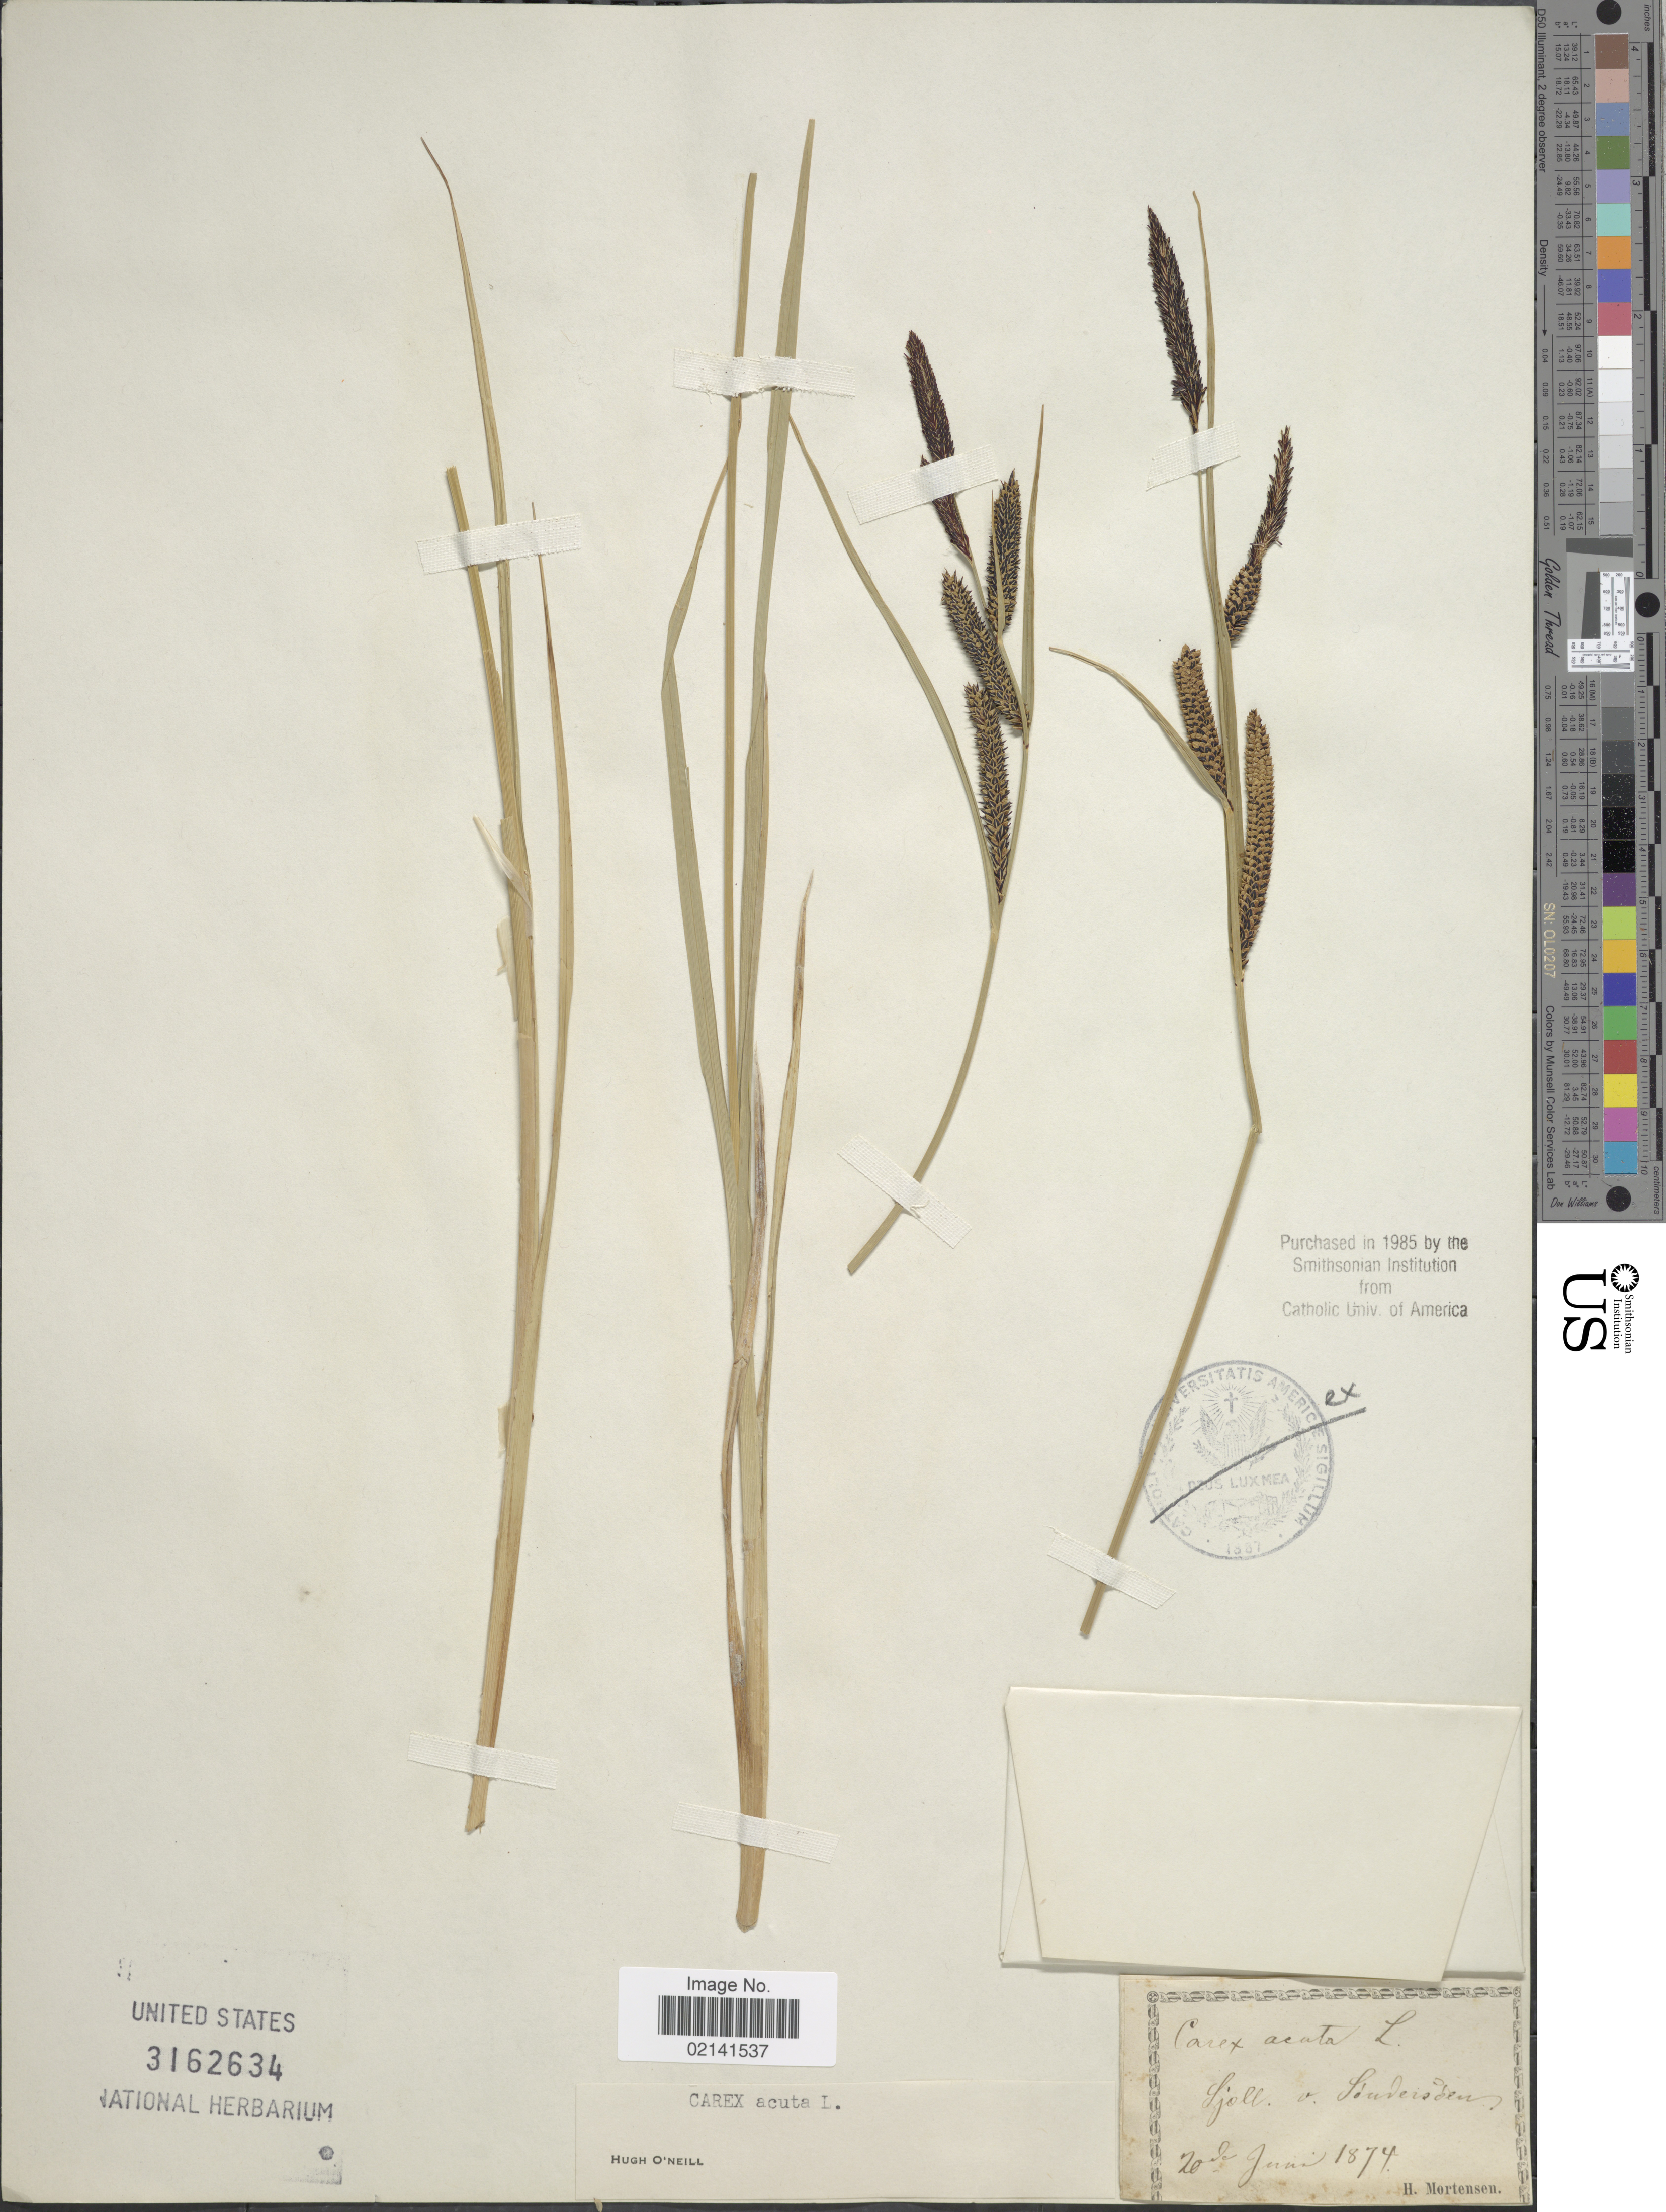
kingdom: Plantae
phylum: Tracheophyta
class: Liliopsida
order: Poales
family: Cyperaceae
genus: Carex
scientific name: Carex acuta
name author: L.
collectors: H. Mortensen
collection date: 1874-06-20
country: Denmark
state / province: Sjæland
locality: Sjæll. v. Sondersoen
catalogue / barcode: US 3162634